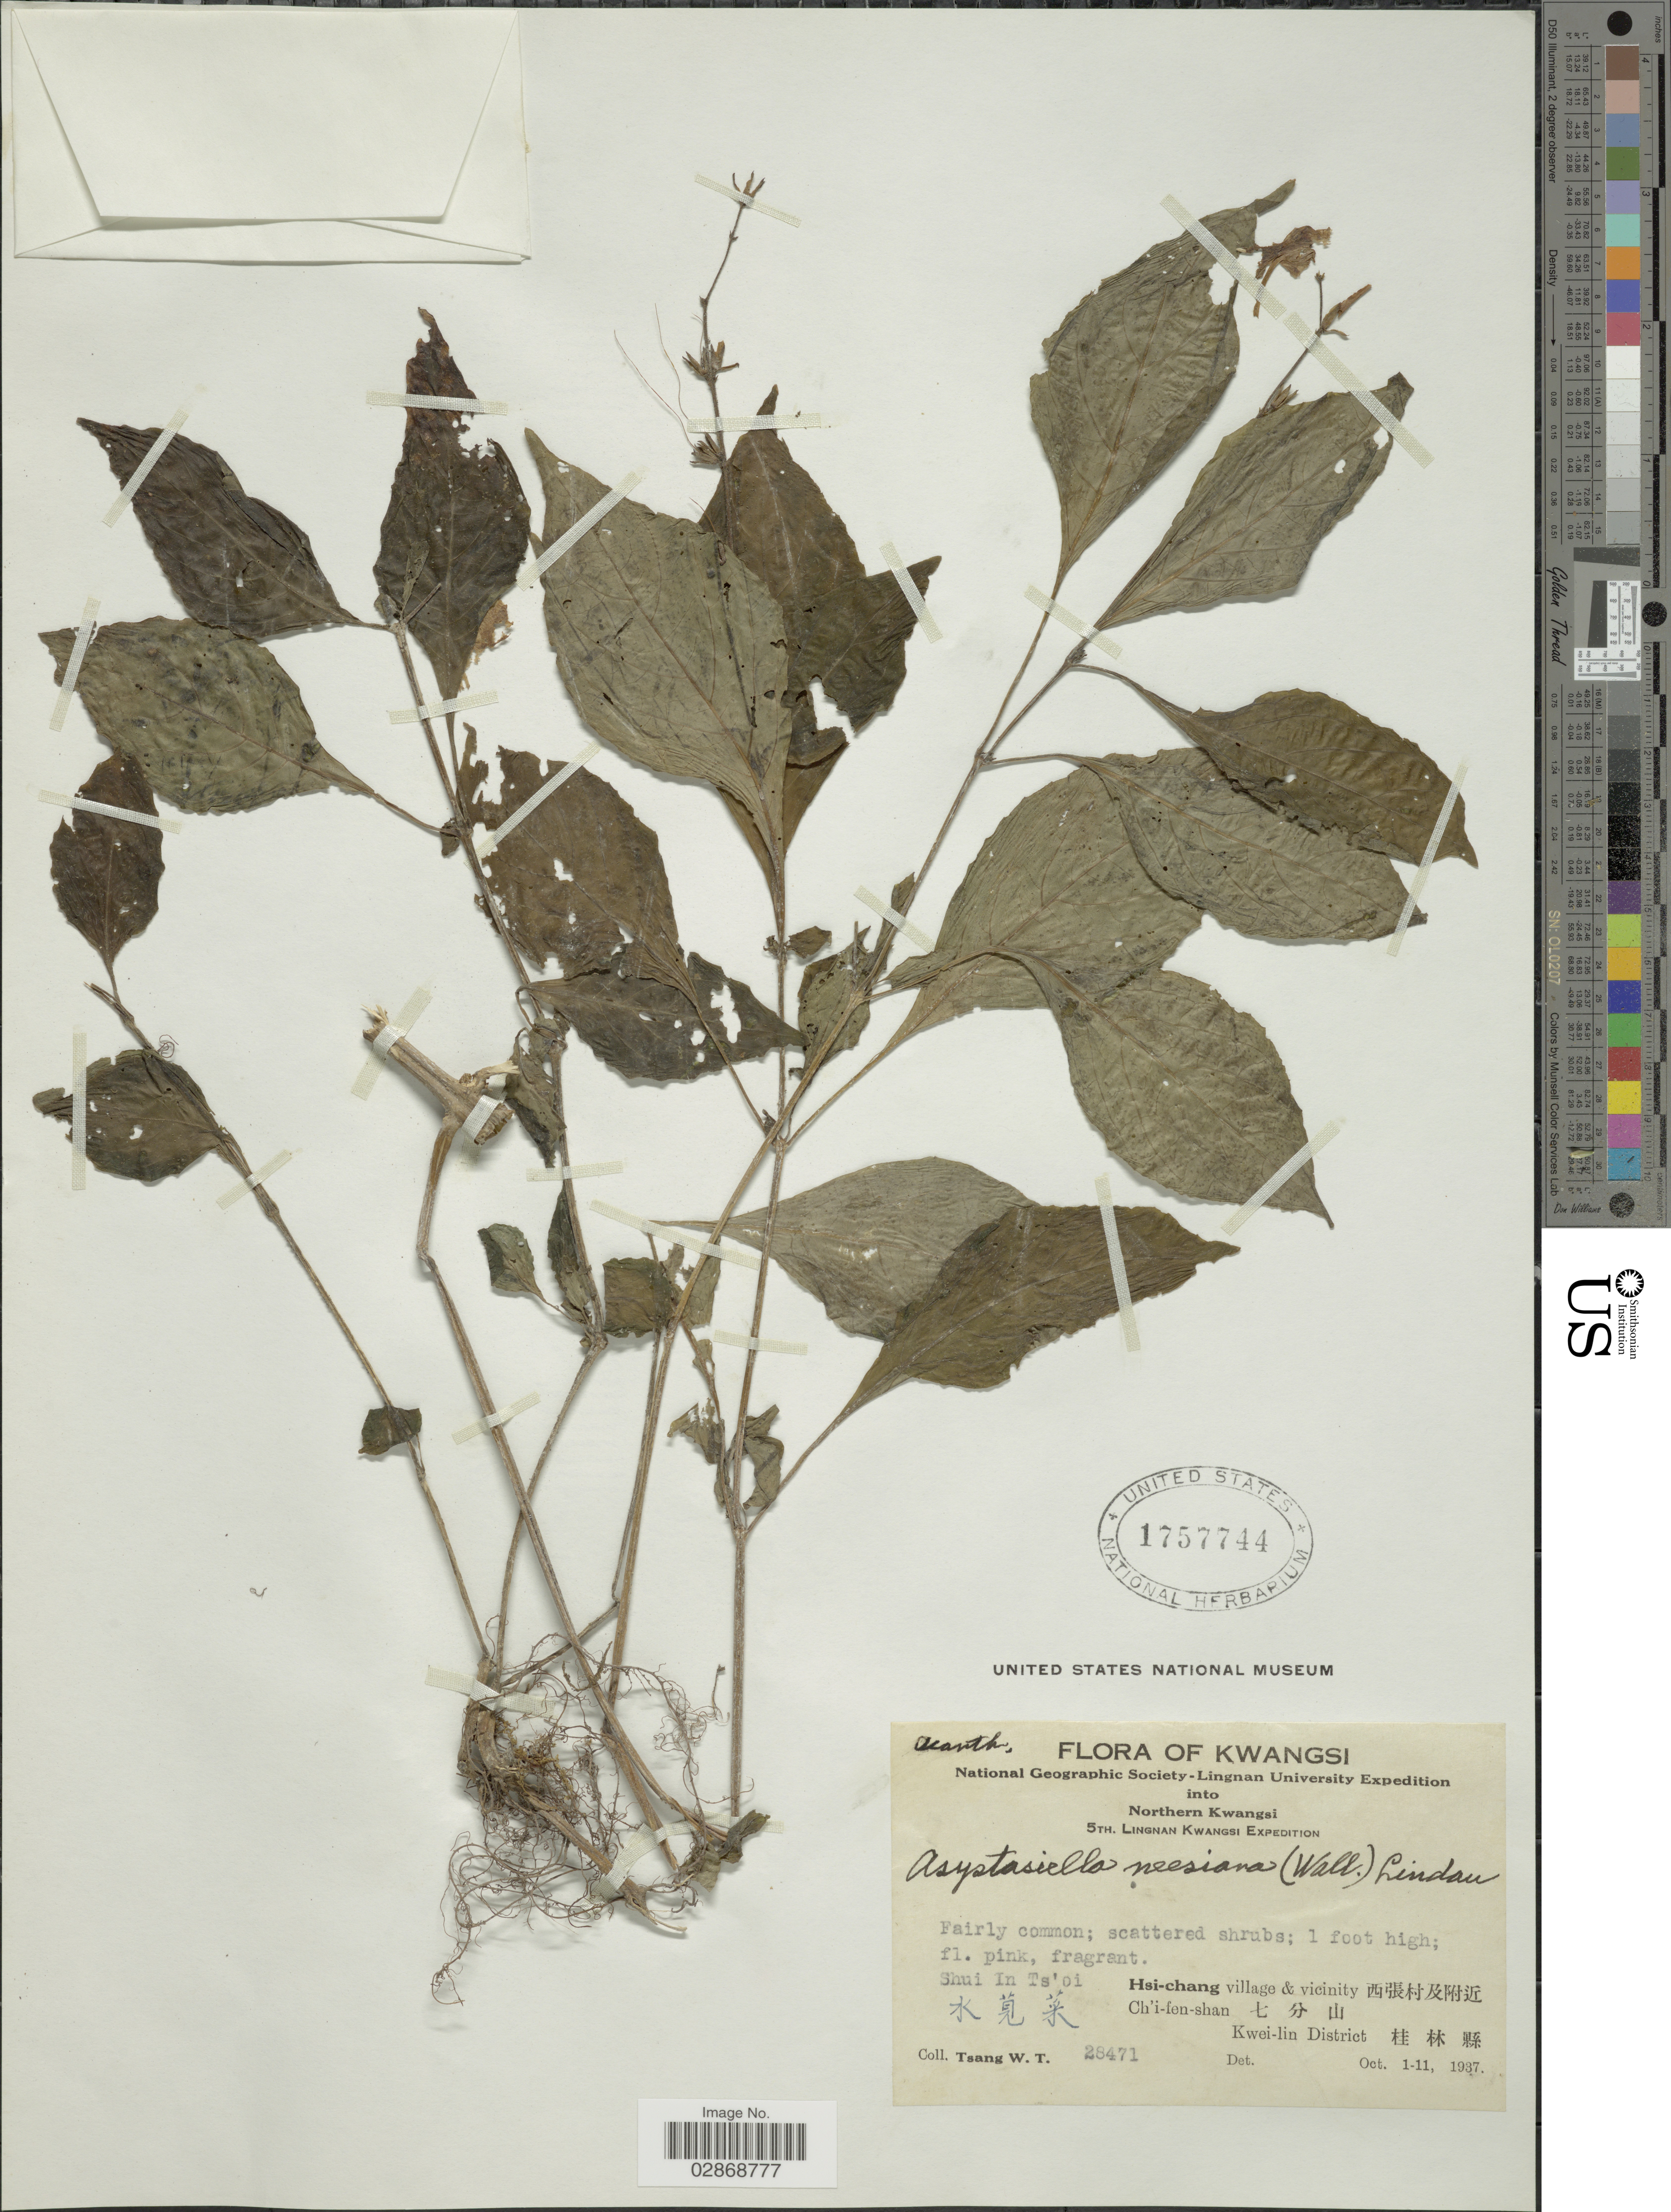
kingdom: Plantae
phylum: Tracheophyta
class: Magnoliopsida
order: Lamiales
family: Acanthaceae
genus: Asystasiella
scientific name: Asystasiella neesiana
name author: (Wall.) Lindau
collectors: W. T. Tsang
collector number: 28471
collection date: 1937-10-01/1937-10-11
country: China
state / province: Guangxi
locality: Kwangsi. Northern Kwangsi. Hsi-chang village & vicinity X. Ch'i-fen-shan X. Kwei-lin District X. Shui In Ts'oi.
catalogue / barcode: US 1757744